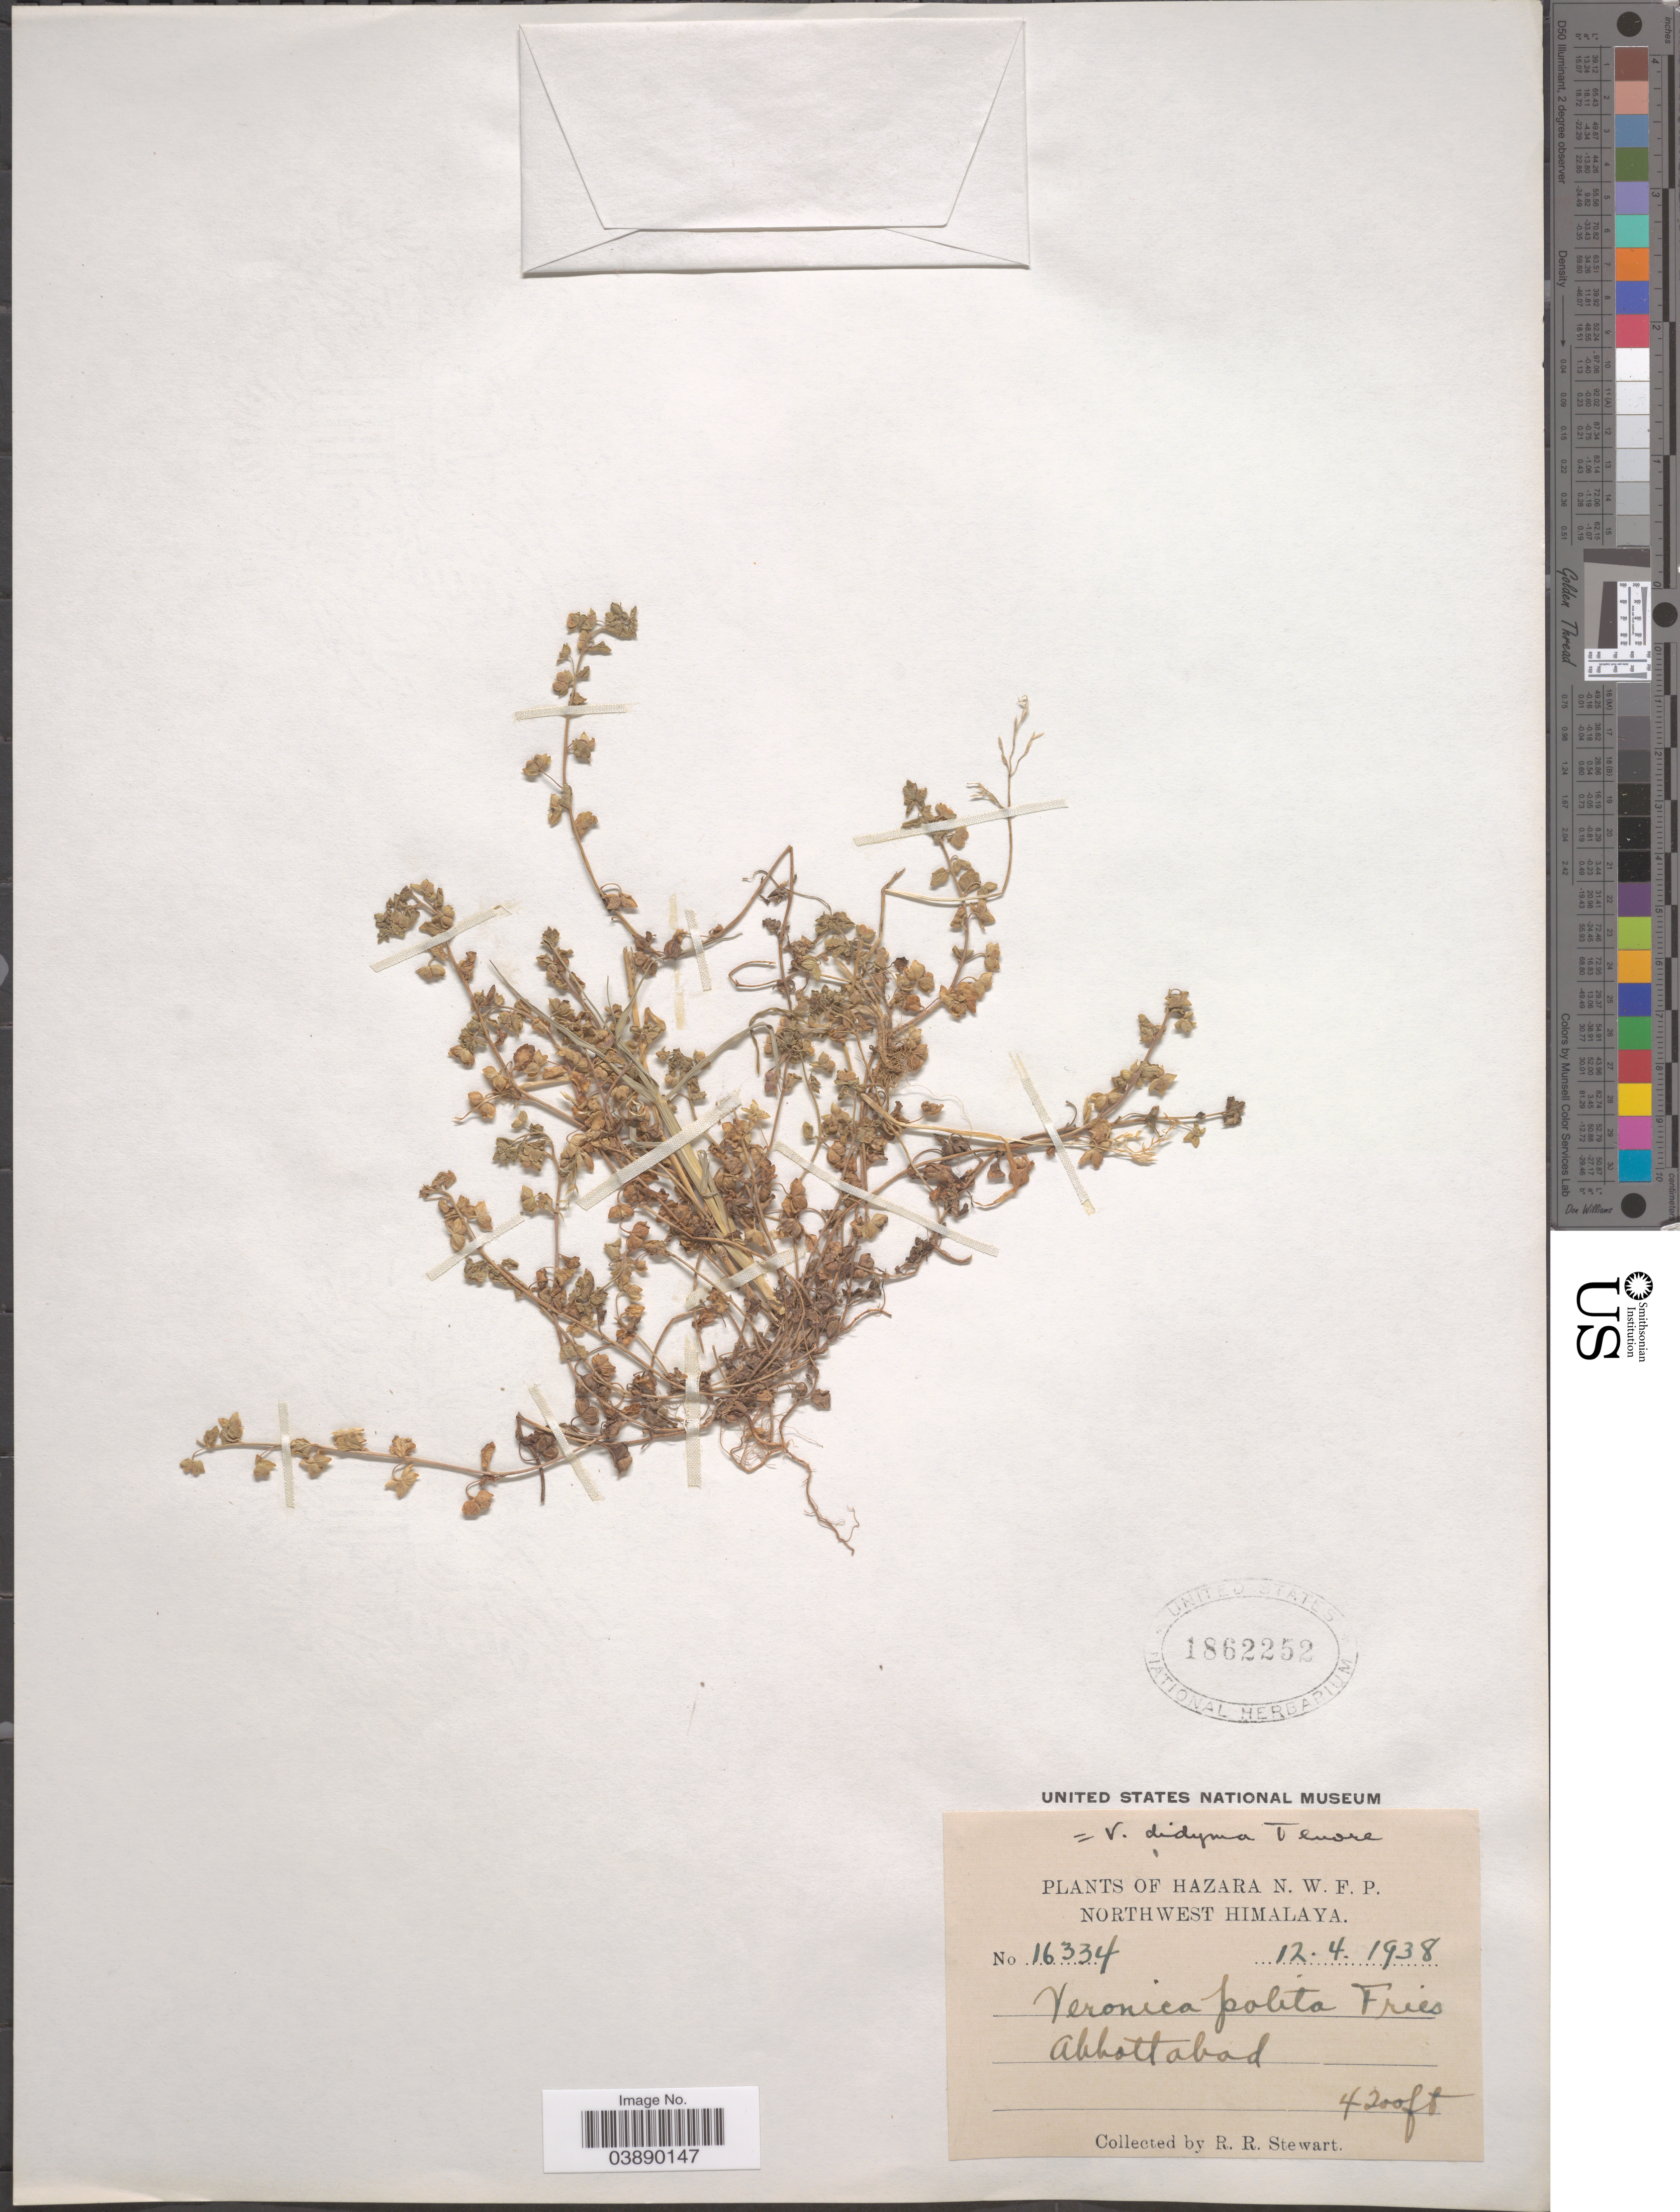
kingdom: Plantae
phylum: Tracheophyta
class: Magnoliopsida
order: Lamiales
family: Plantaginaceae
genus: Veronica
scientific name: Veronica didyma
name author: Ten.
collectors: R. Stewart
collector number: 16334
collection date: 1938-04-12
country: Pakistan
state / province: Khyber Pakhtunkhwa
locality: Hazara N.W. F. P. Northwest Himalaya. Abbottabad.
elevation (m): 1280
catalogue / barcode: US 1862252